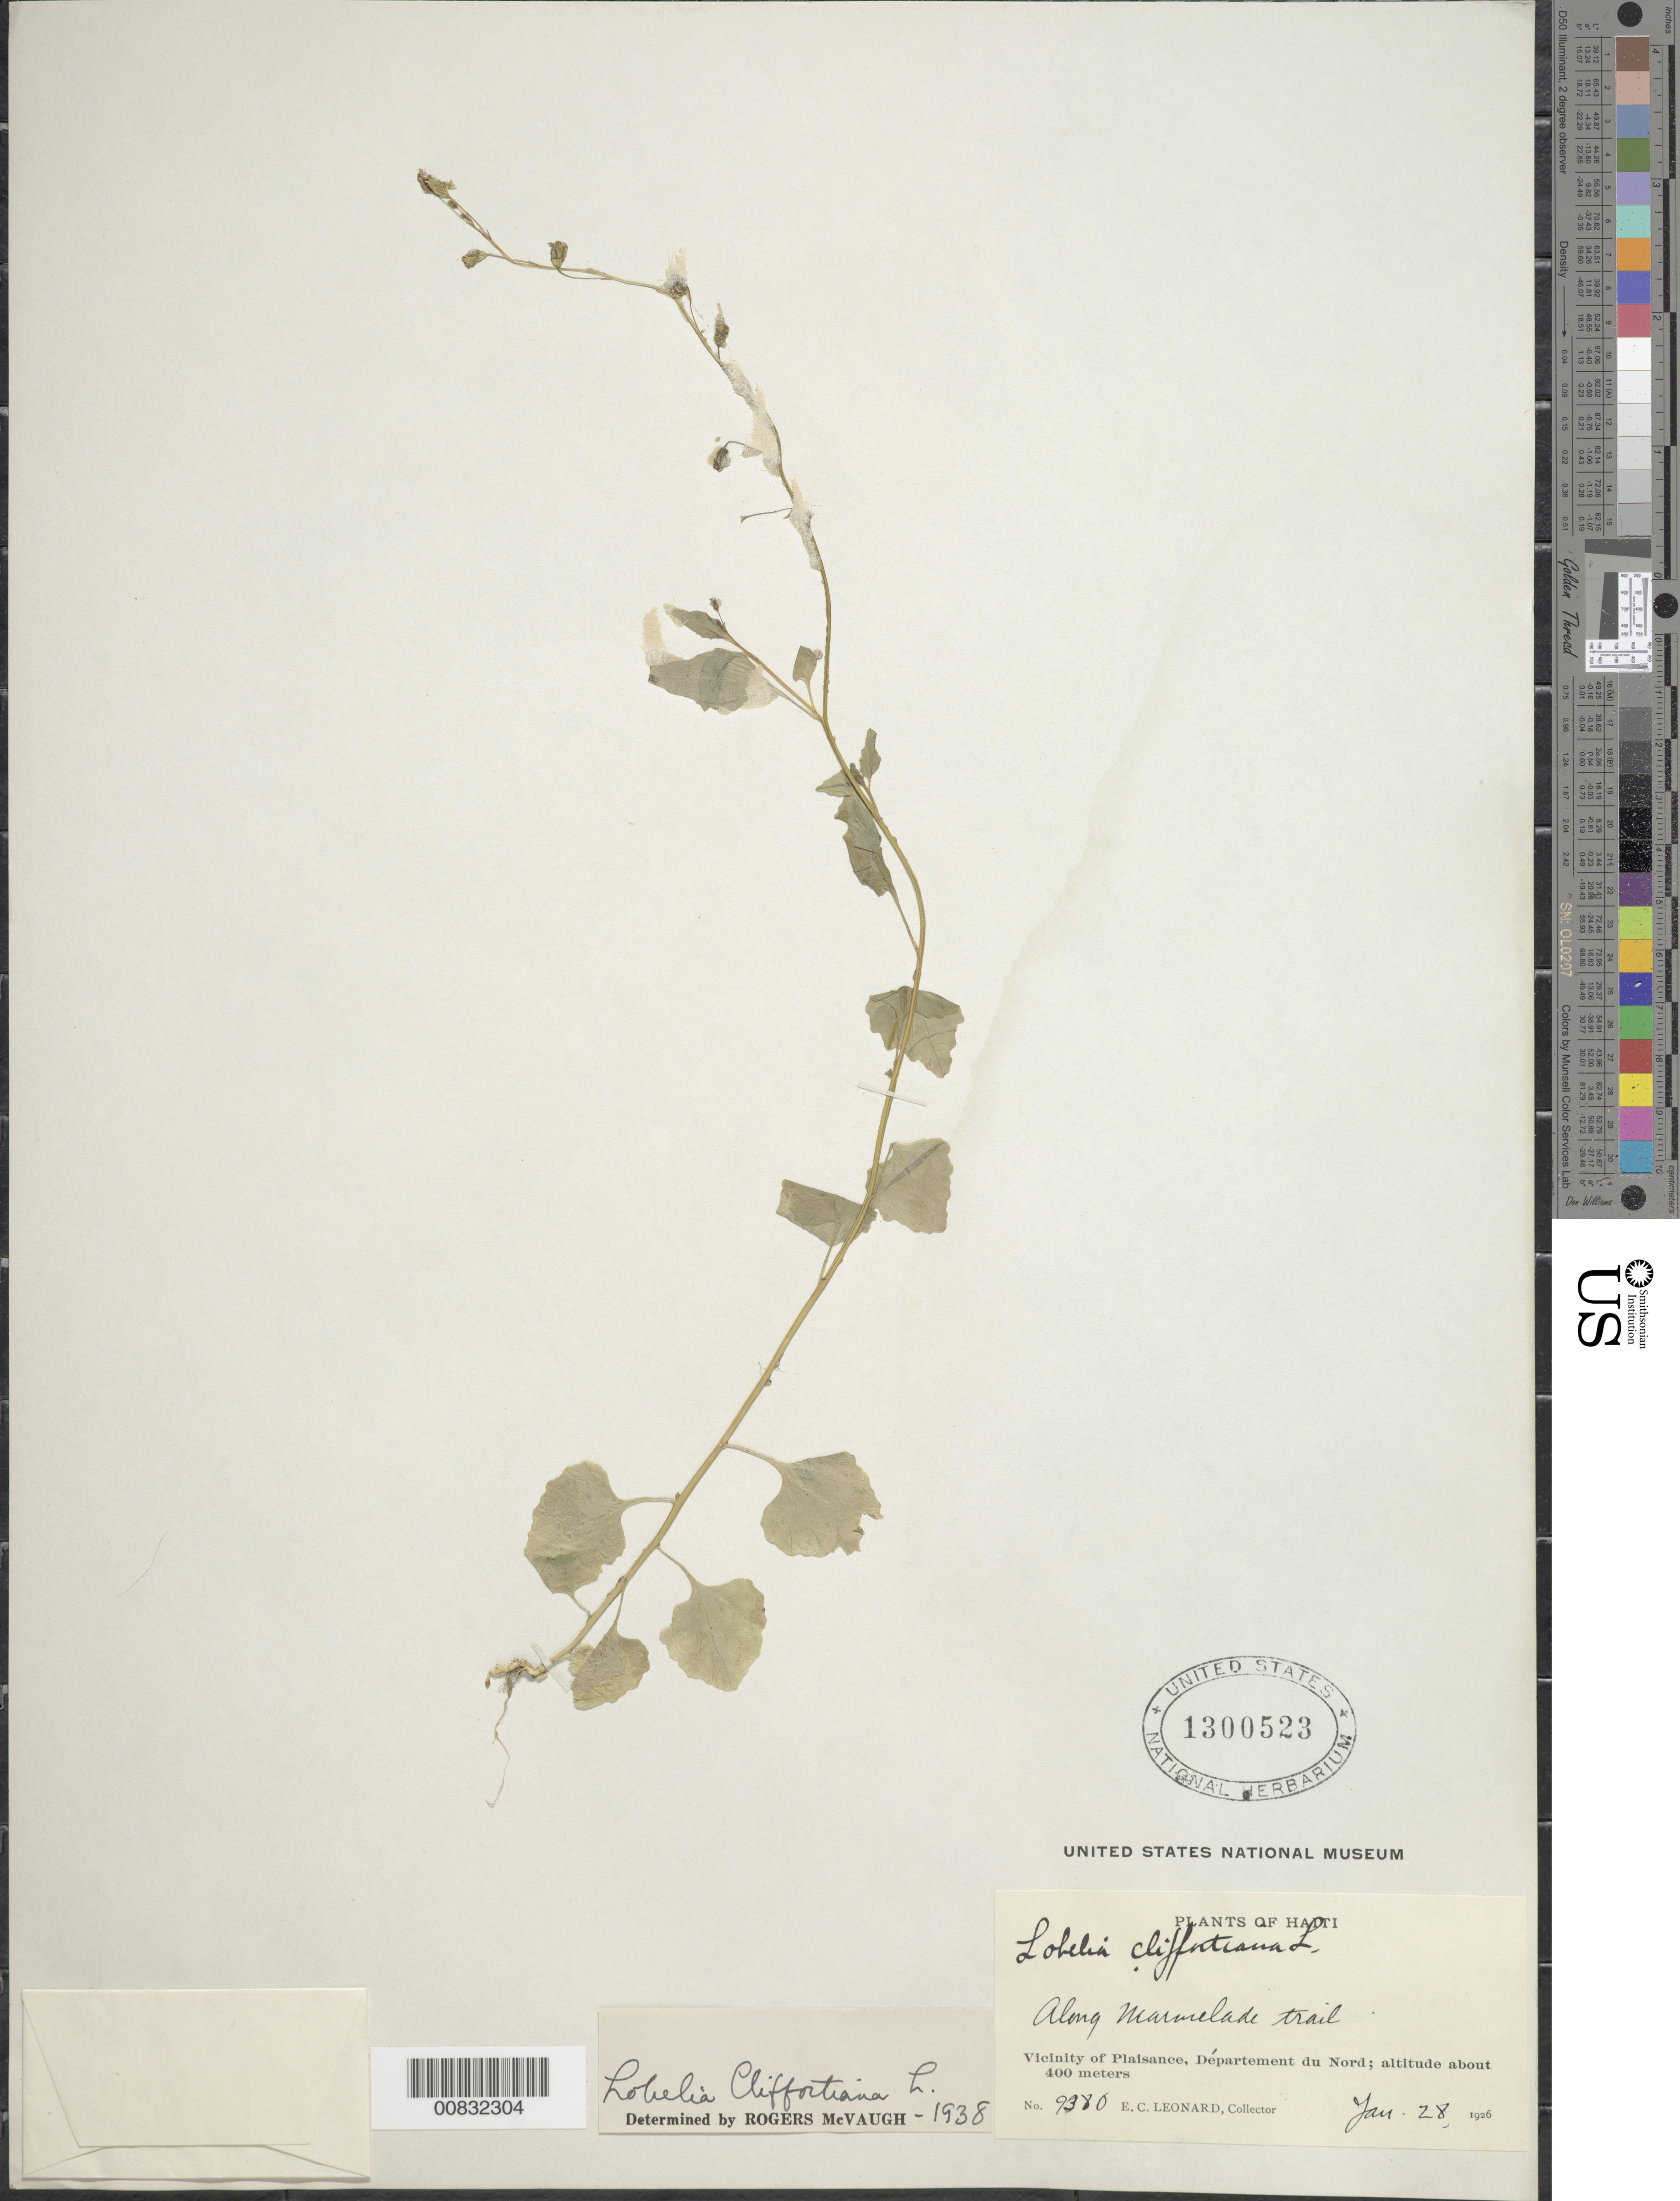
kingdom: Plantae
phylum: Tracheophyta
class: Magnoliopsida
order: Asterales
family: Campanulaceae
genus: Lobelia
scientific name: Lobelia cliffortiana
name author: L.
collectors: E. C. Leonard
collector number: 9380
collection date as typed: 28 Jan 1926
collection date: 1926-01-28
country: Haiti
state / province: Nord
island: Hispaniola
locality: Vicinity of Plaisance, along Marmelade trail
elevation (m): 400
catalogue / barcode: US 1300523